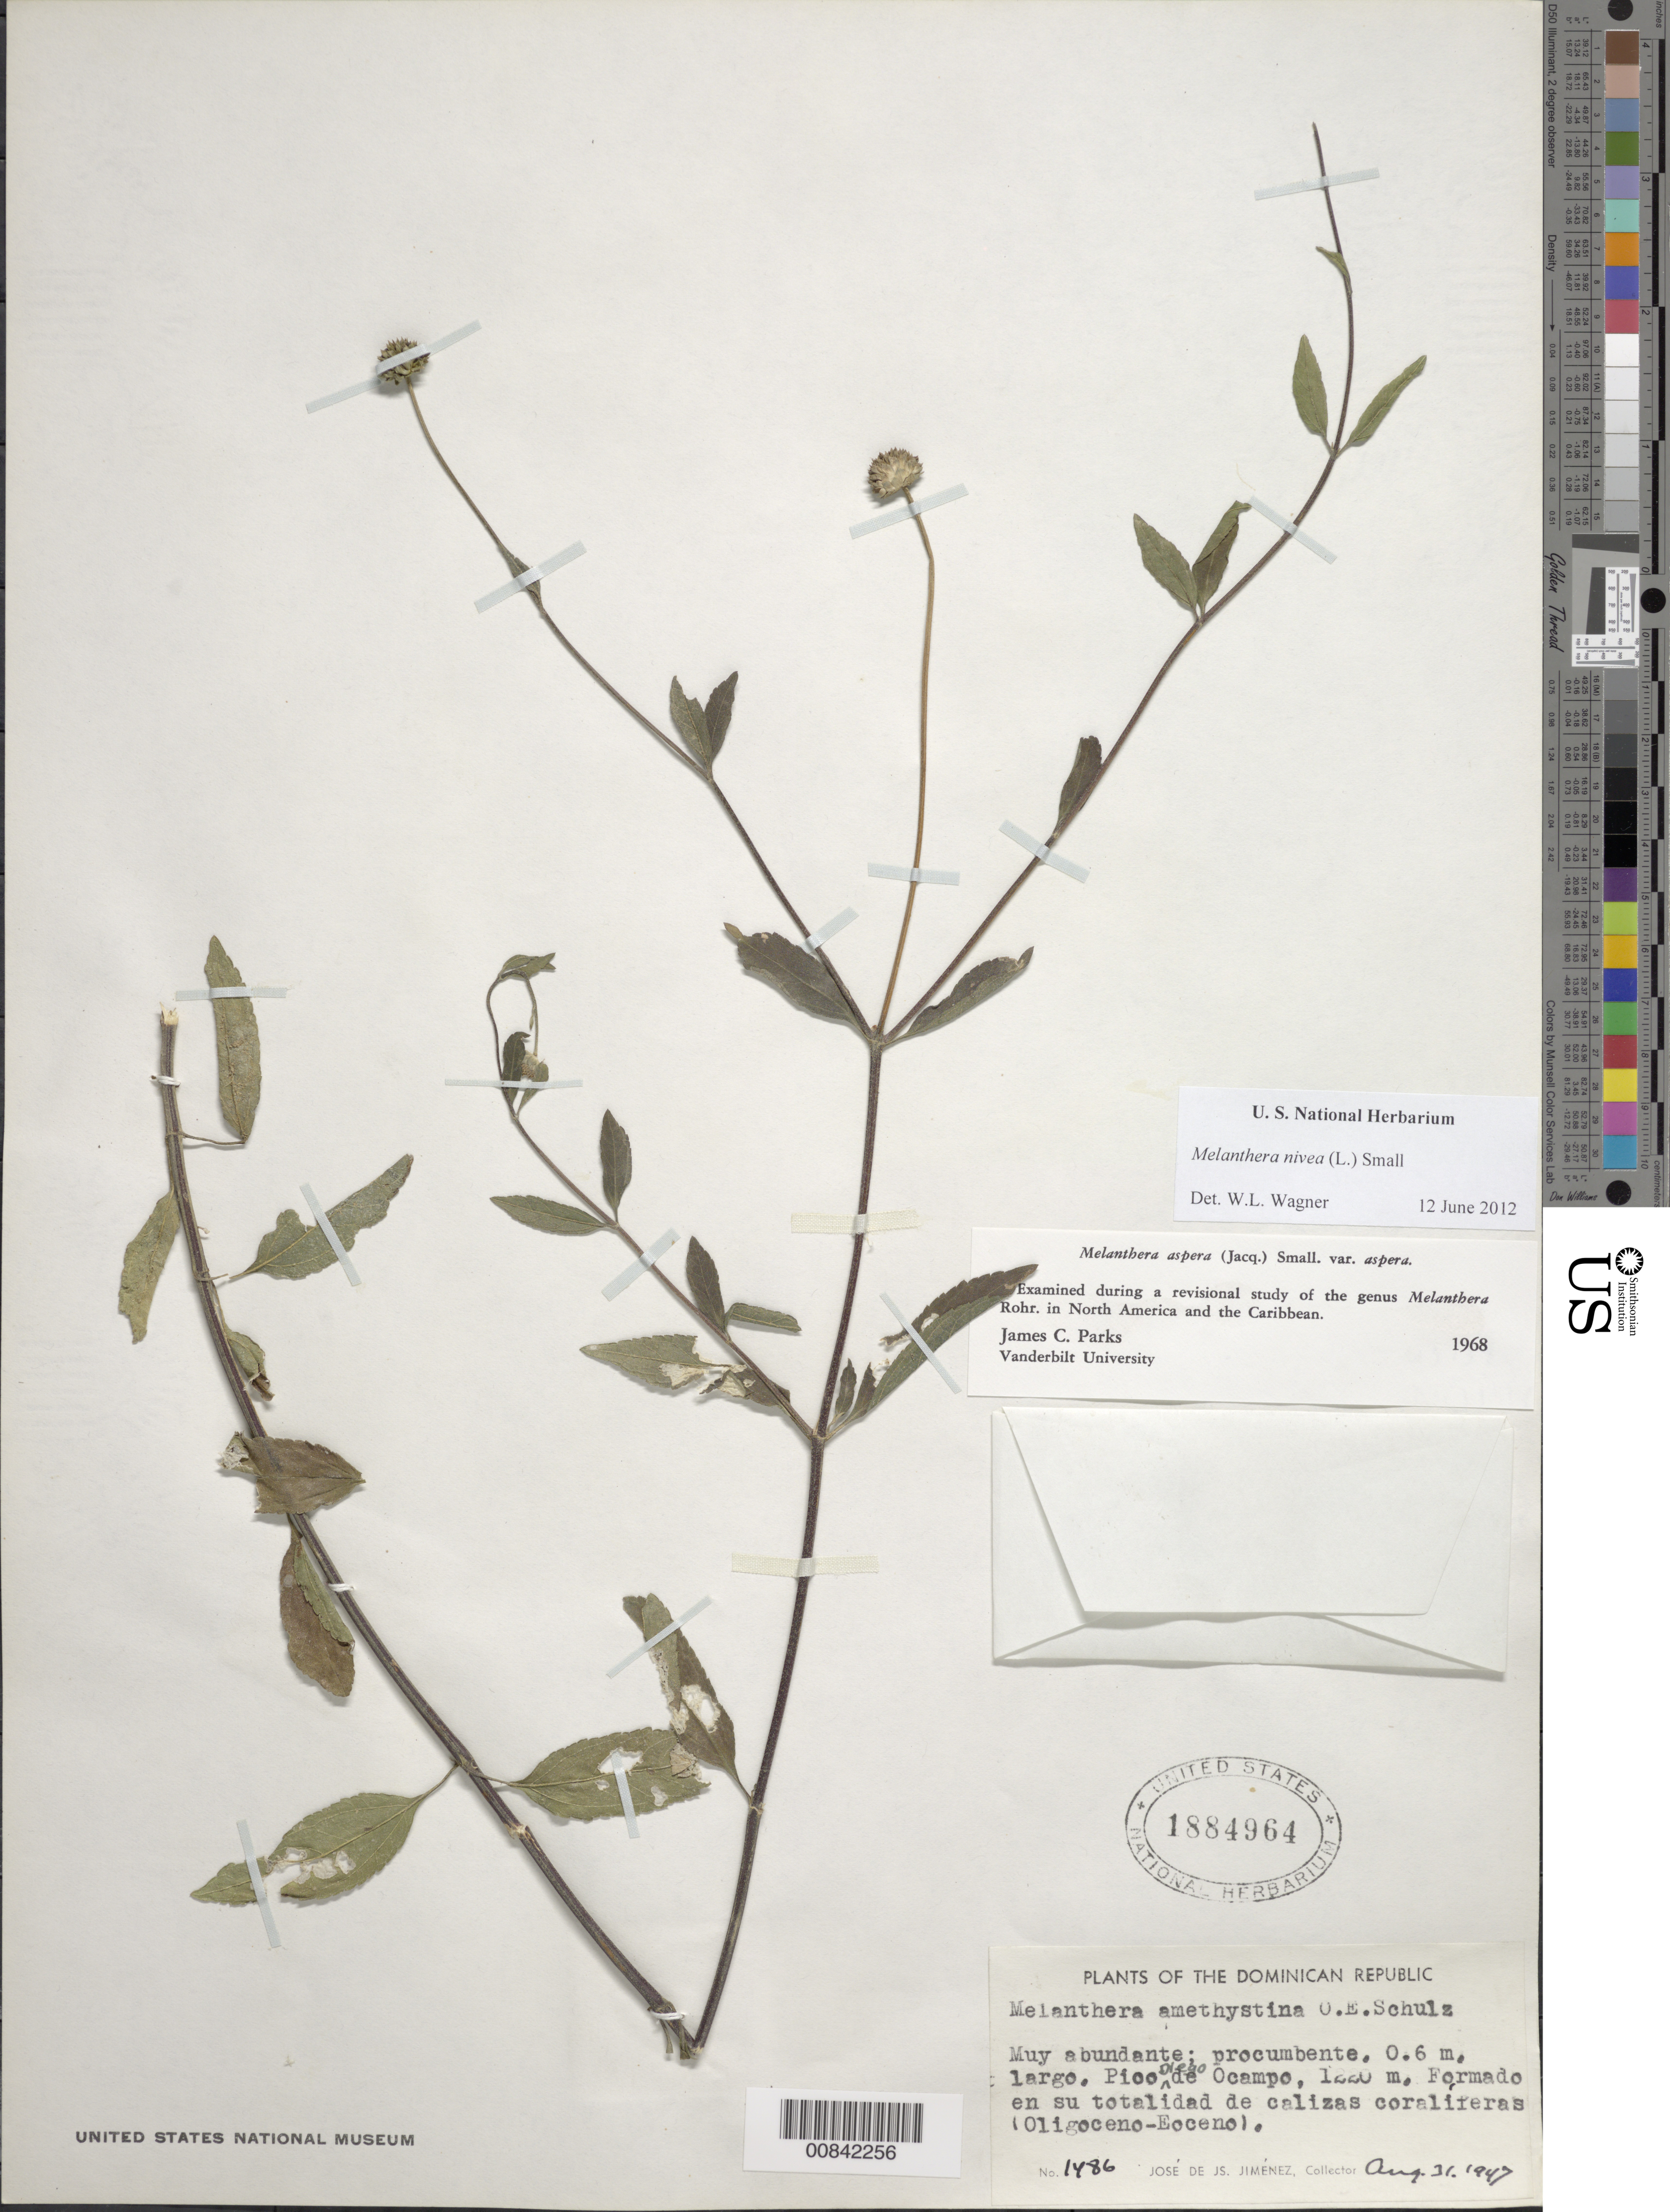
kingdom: Plantae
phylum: Tracheophyta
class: Magnoliopsida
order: Asterales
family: Asteraceae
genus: Melanthera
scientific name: Melanthera nivea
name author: (L.) Small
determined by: Parks, J. C.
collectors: J. J. Jiménez Almonte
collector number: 1486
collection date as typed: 31 Aug 1947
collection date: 1947-08-31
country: Dominican Republic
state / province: Santiago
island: Hispaniola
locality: Pico Diego de Ocampo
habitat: Formado en su totalidad de calizas coralíferas (oligoceno-eoceno)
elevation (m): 1220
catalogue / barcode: US 1884964